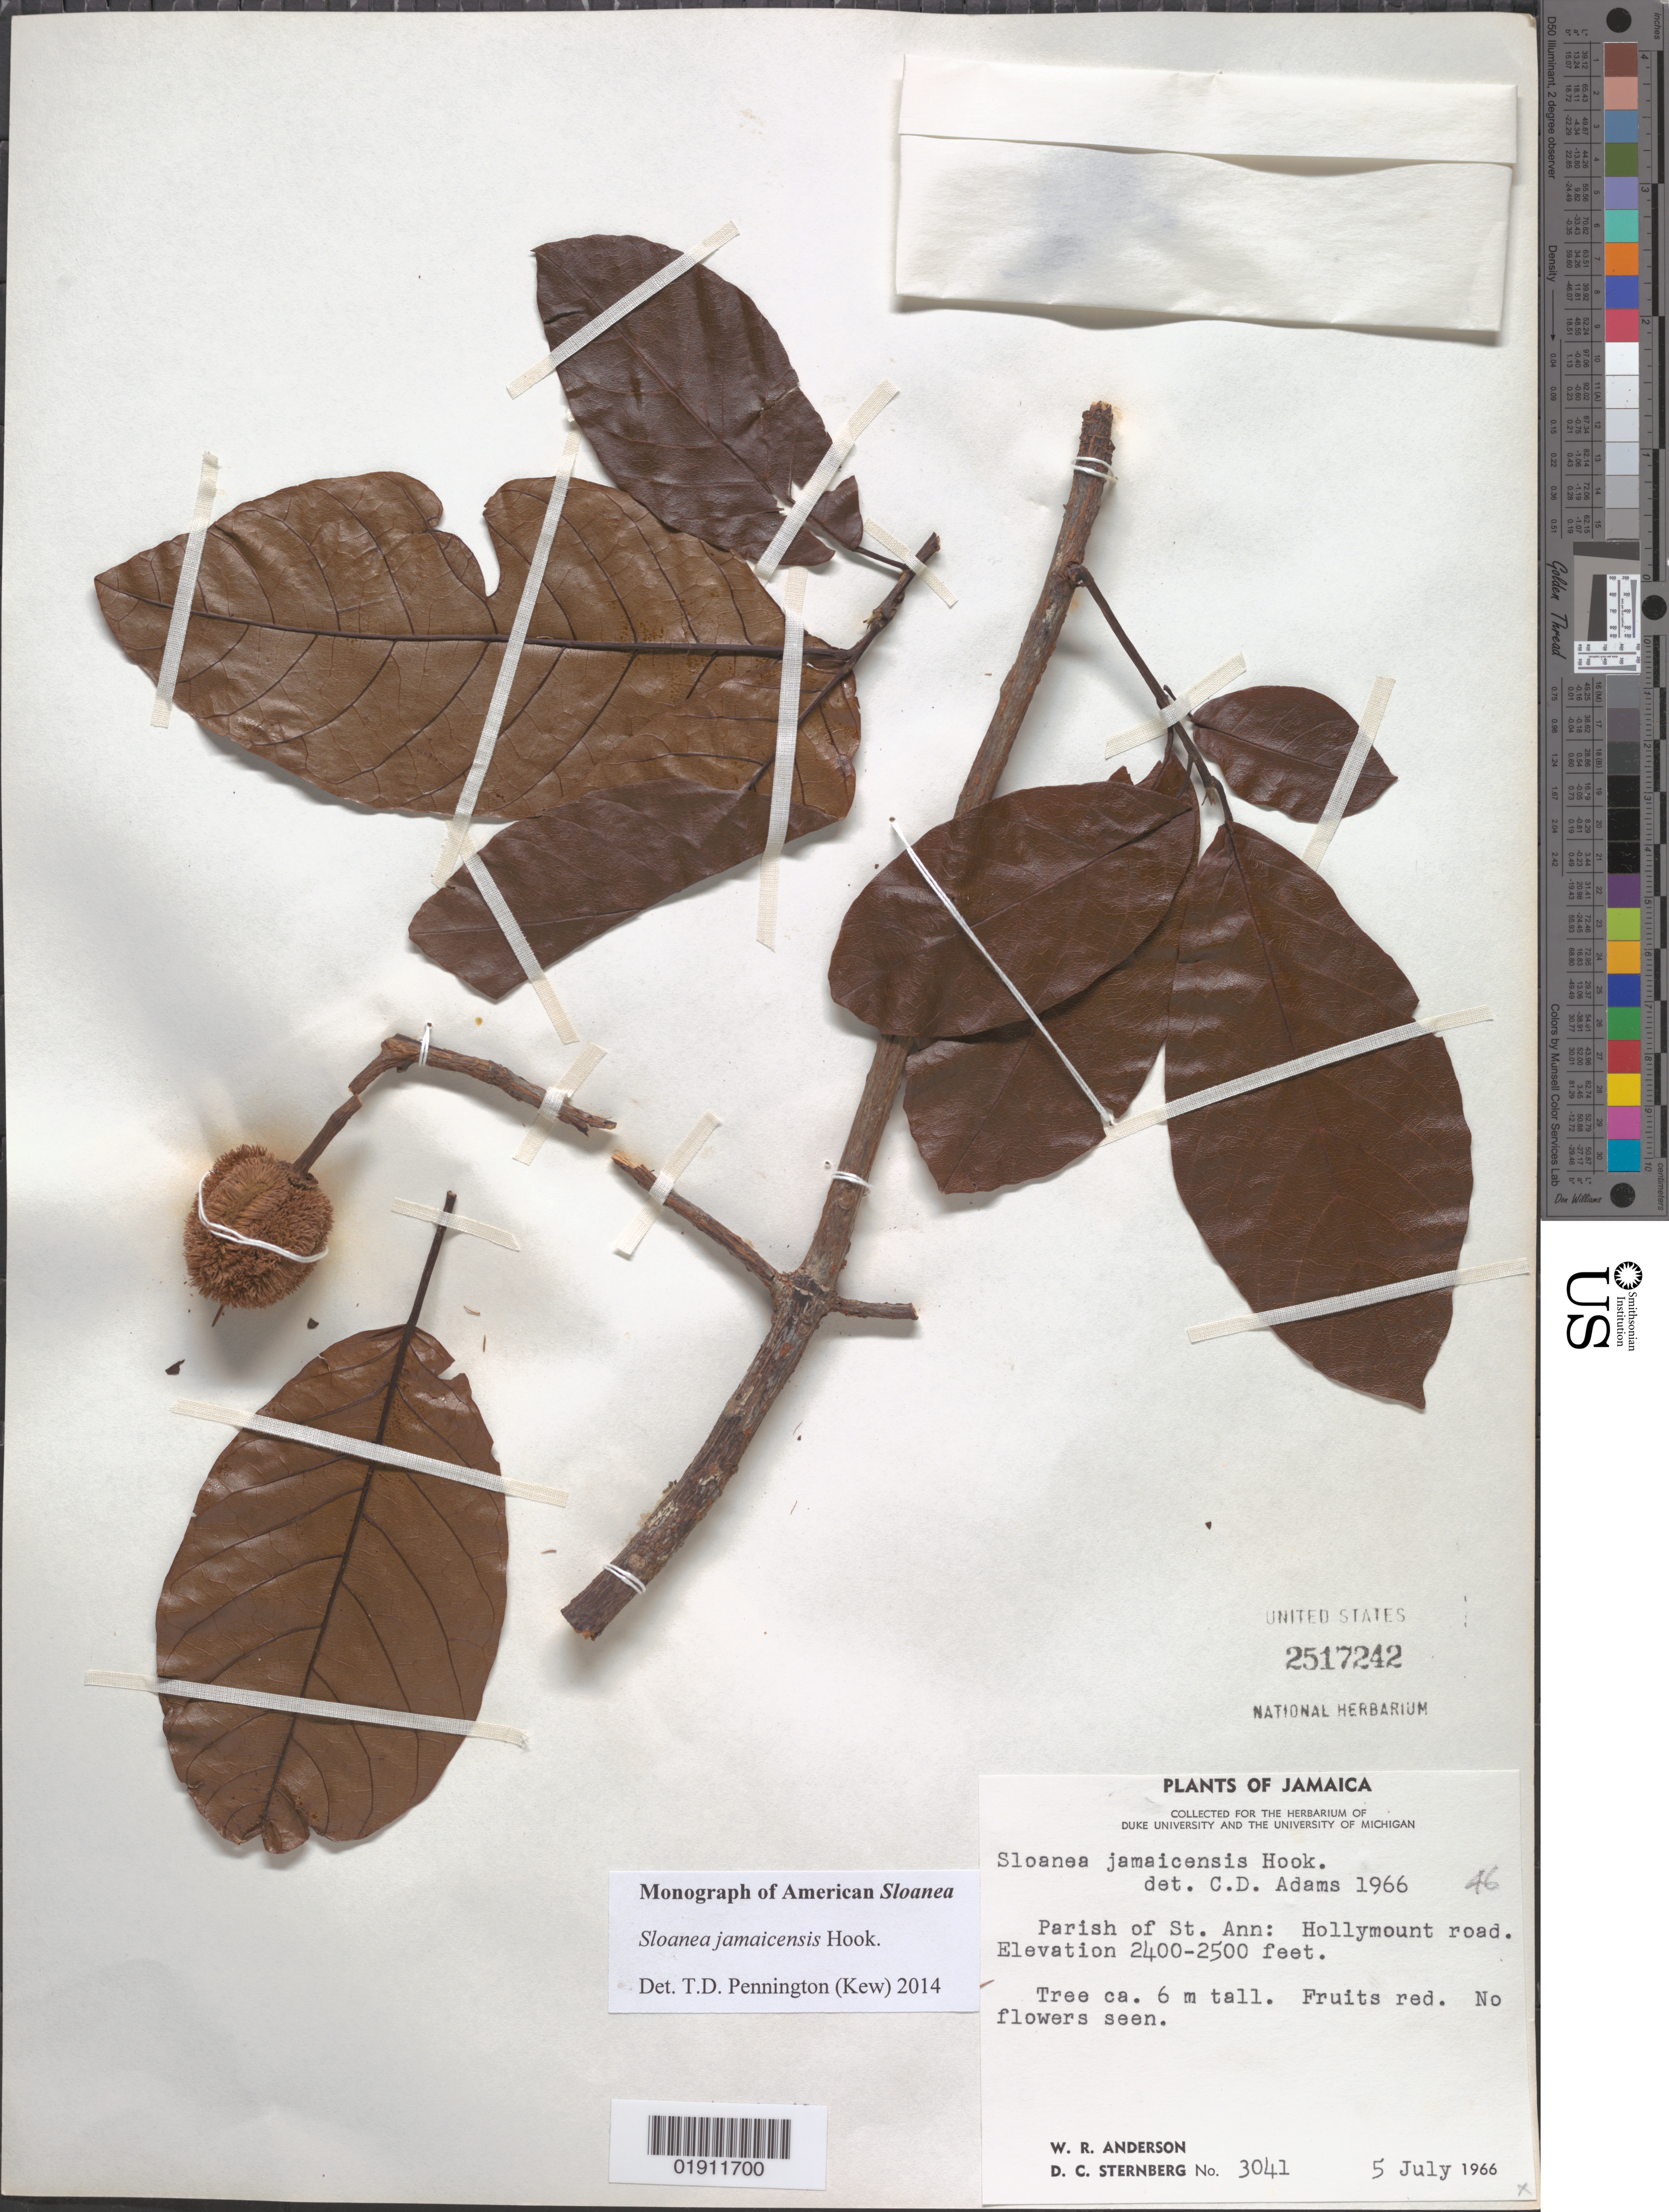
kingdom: Plantae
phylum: Tracheophyta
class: Magnoliopsida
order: Oxalidales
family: Elaeocarpaceae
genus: Sloanea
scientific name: Sloanea jamaicensis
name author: Hook.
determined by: Pennington, T. D., (K)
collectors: W. R. Anderson & D. Sternberg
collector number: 3041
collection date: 1966-07-05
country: Jamaica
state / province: Saint Ann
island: Jamaica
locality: Hollymount Road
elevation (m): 732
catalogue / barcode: US 2517242